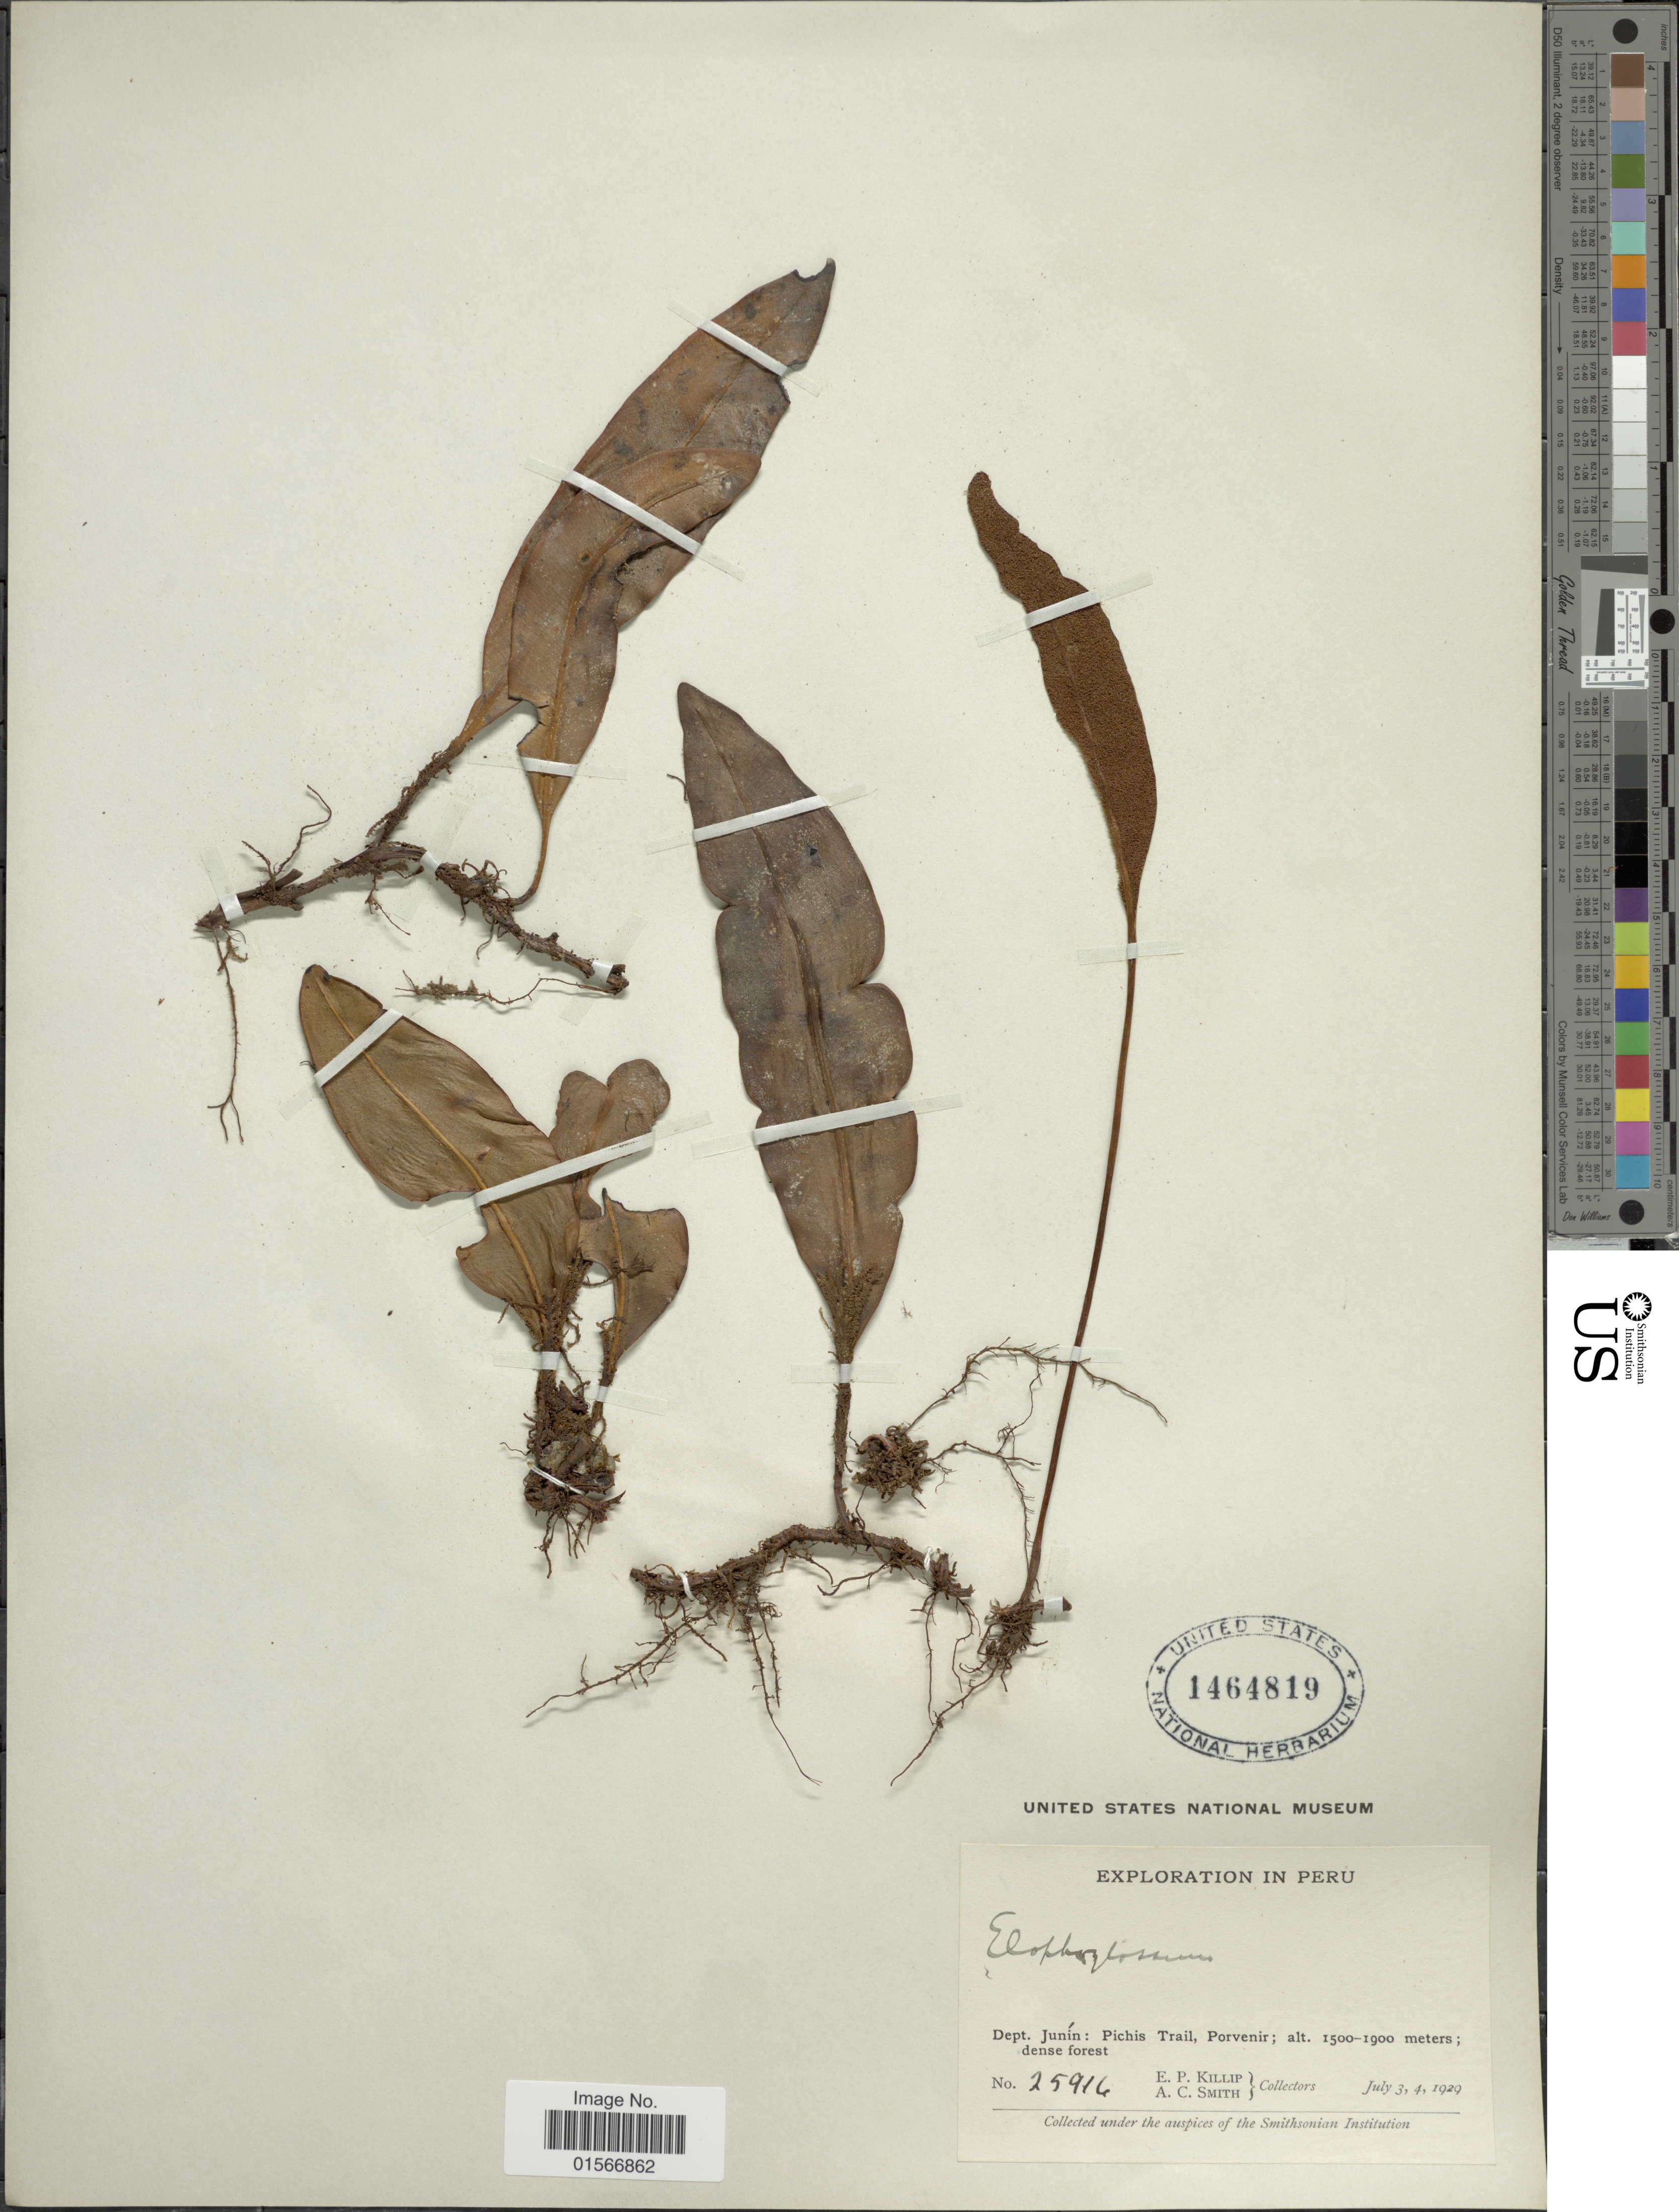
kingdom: Plantae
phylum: Tracheophyta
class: Polypodiopsida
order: Polypodiales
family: Dryopteridaceae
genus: Elaphoglossum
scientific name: Elaphoglossum lingua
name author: (C. Presl) Brack.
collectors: E. P. Killip & A. C. Smith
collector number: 25916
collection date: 1929-07-03/1929-07-04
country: Peru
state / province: Junín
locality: Dept. Junín: Pichis Trail, Porvenir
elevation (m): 1500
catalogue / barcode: US 1464819